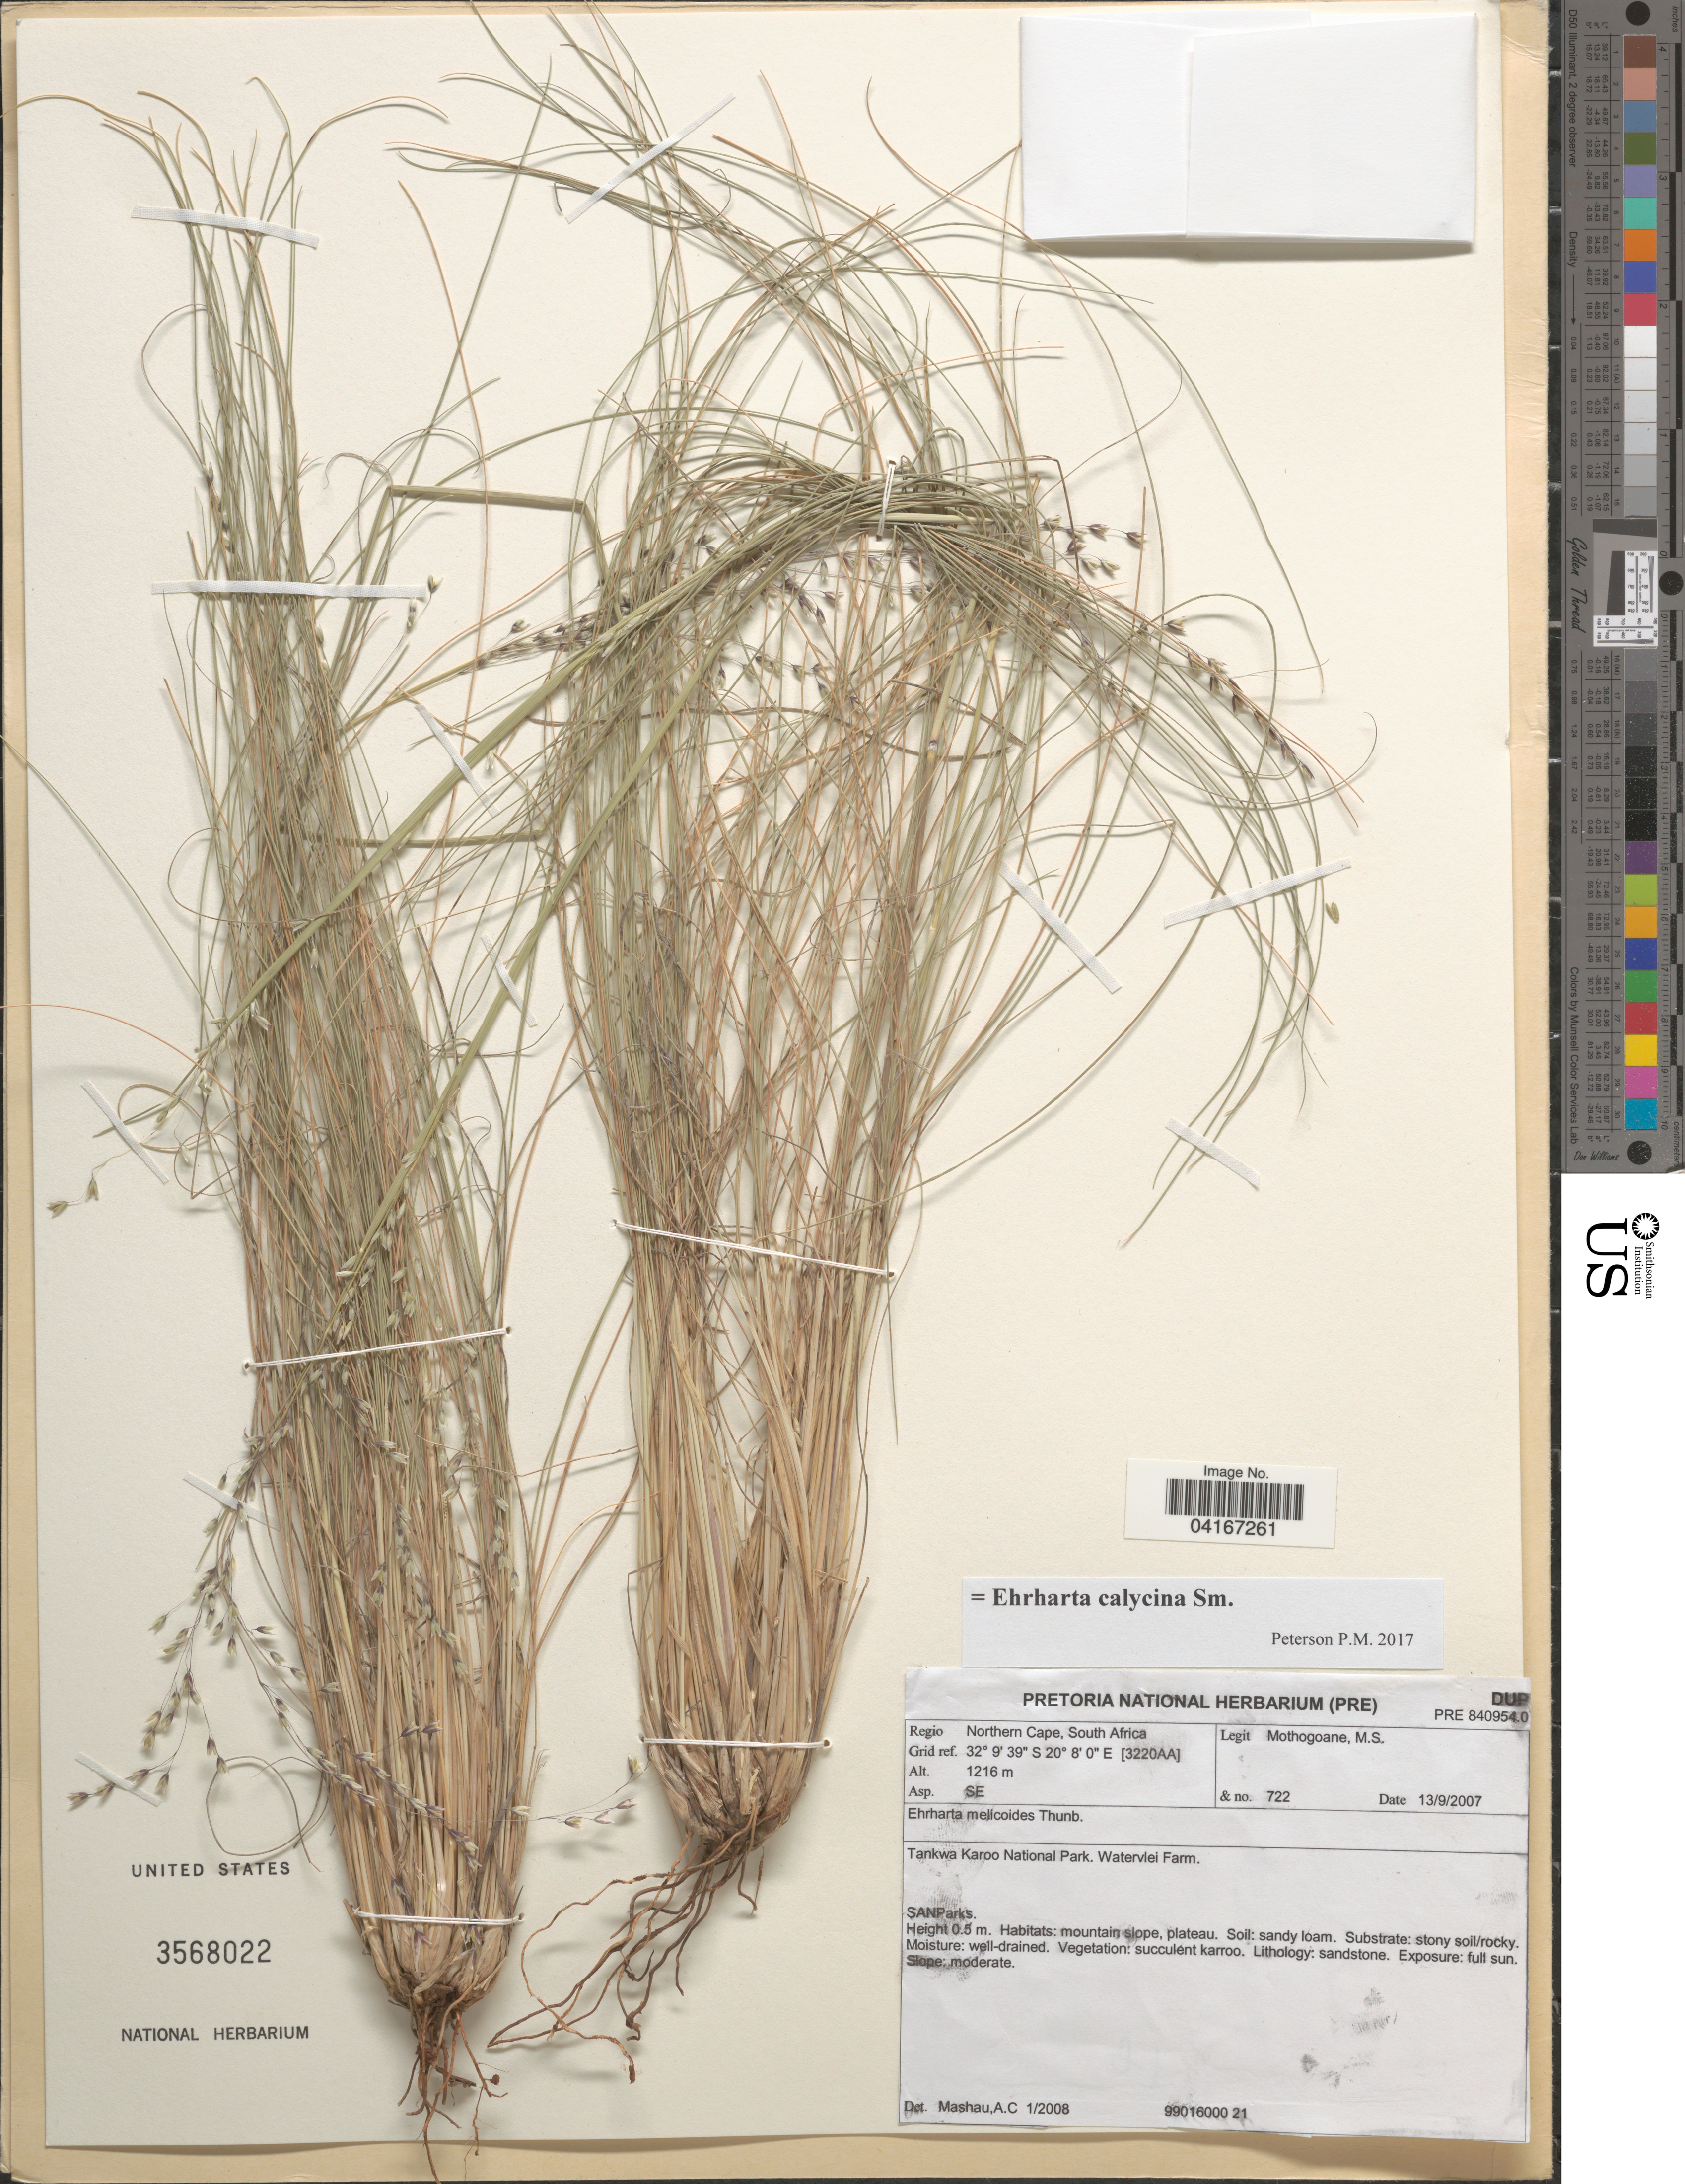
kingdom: Plantae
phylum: Tracheophyta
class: Liliopsida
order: Poales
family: Poaceae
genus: Ehrharta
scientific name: Ehrharta calycina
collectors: M. Mothogoane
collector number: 722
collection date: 2007-09-13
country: South Africa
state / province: Northern Cape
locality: Regio Northern Cape. Grid ref. [3220AA]. Tankwa Karoo National Park. Watervlei Farm. Asp. SE.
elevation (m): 1216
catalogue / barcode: US 3568022